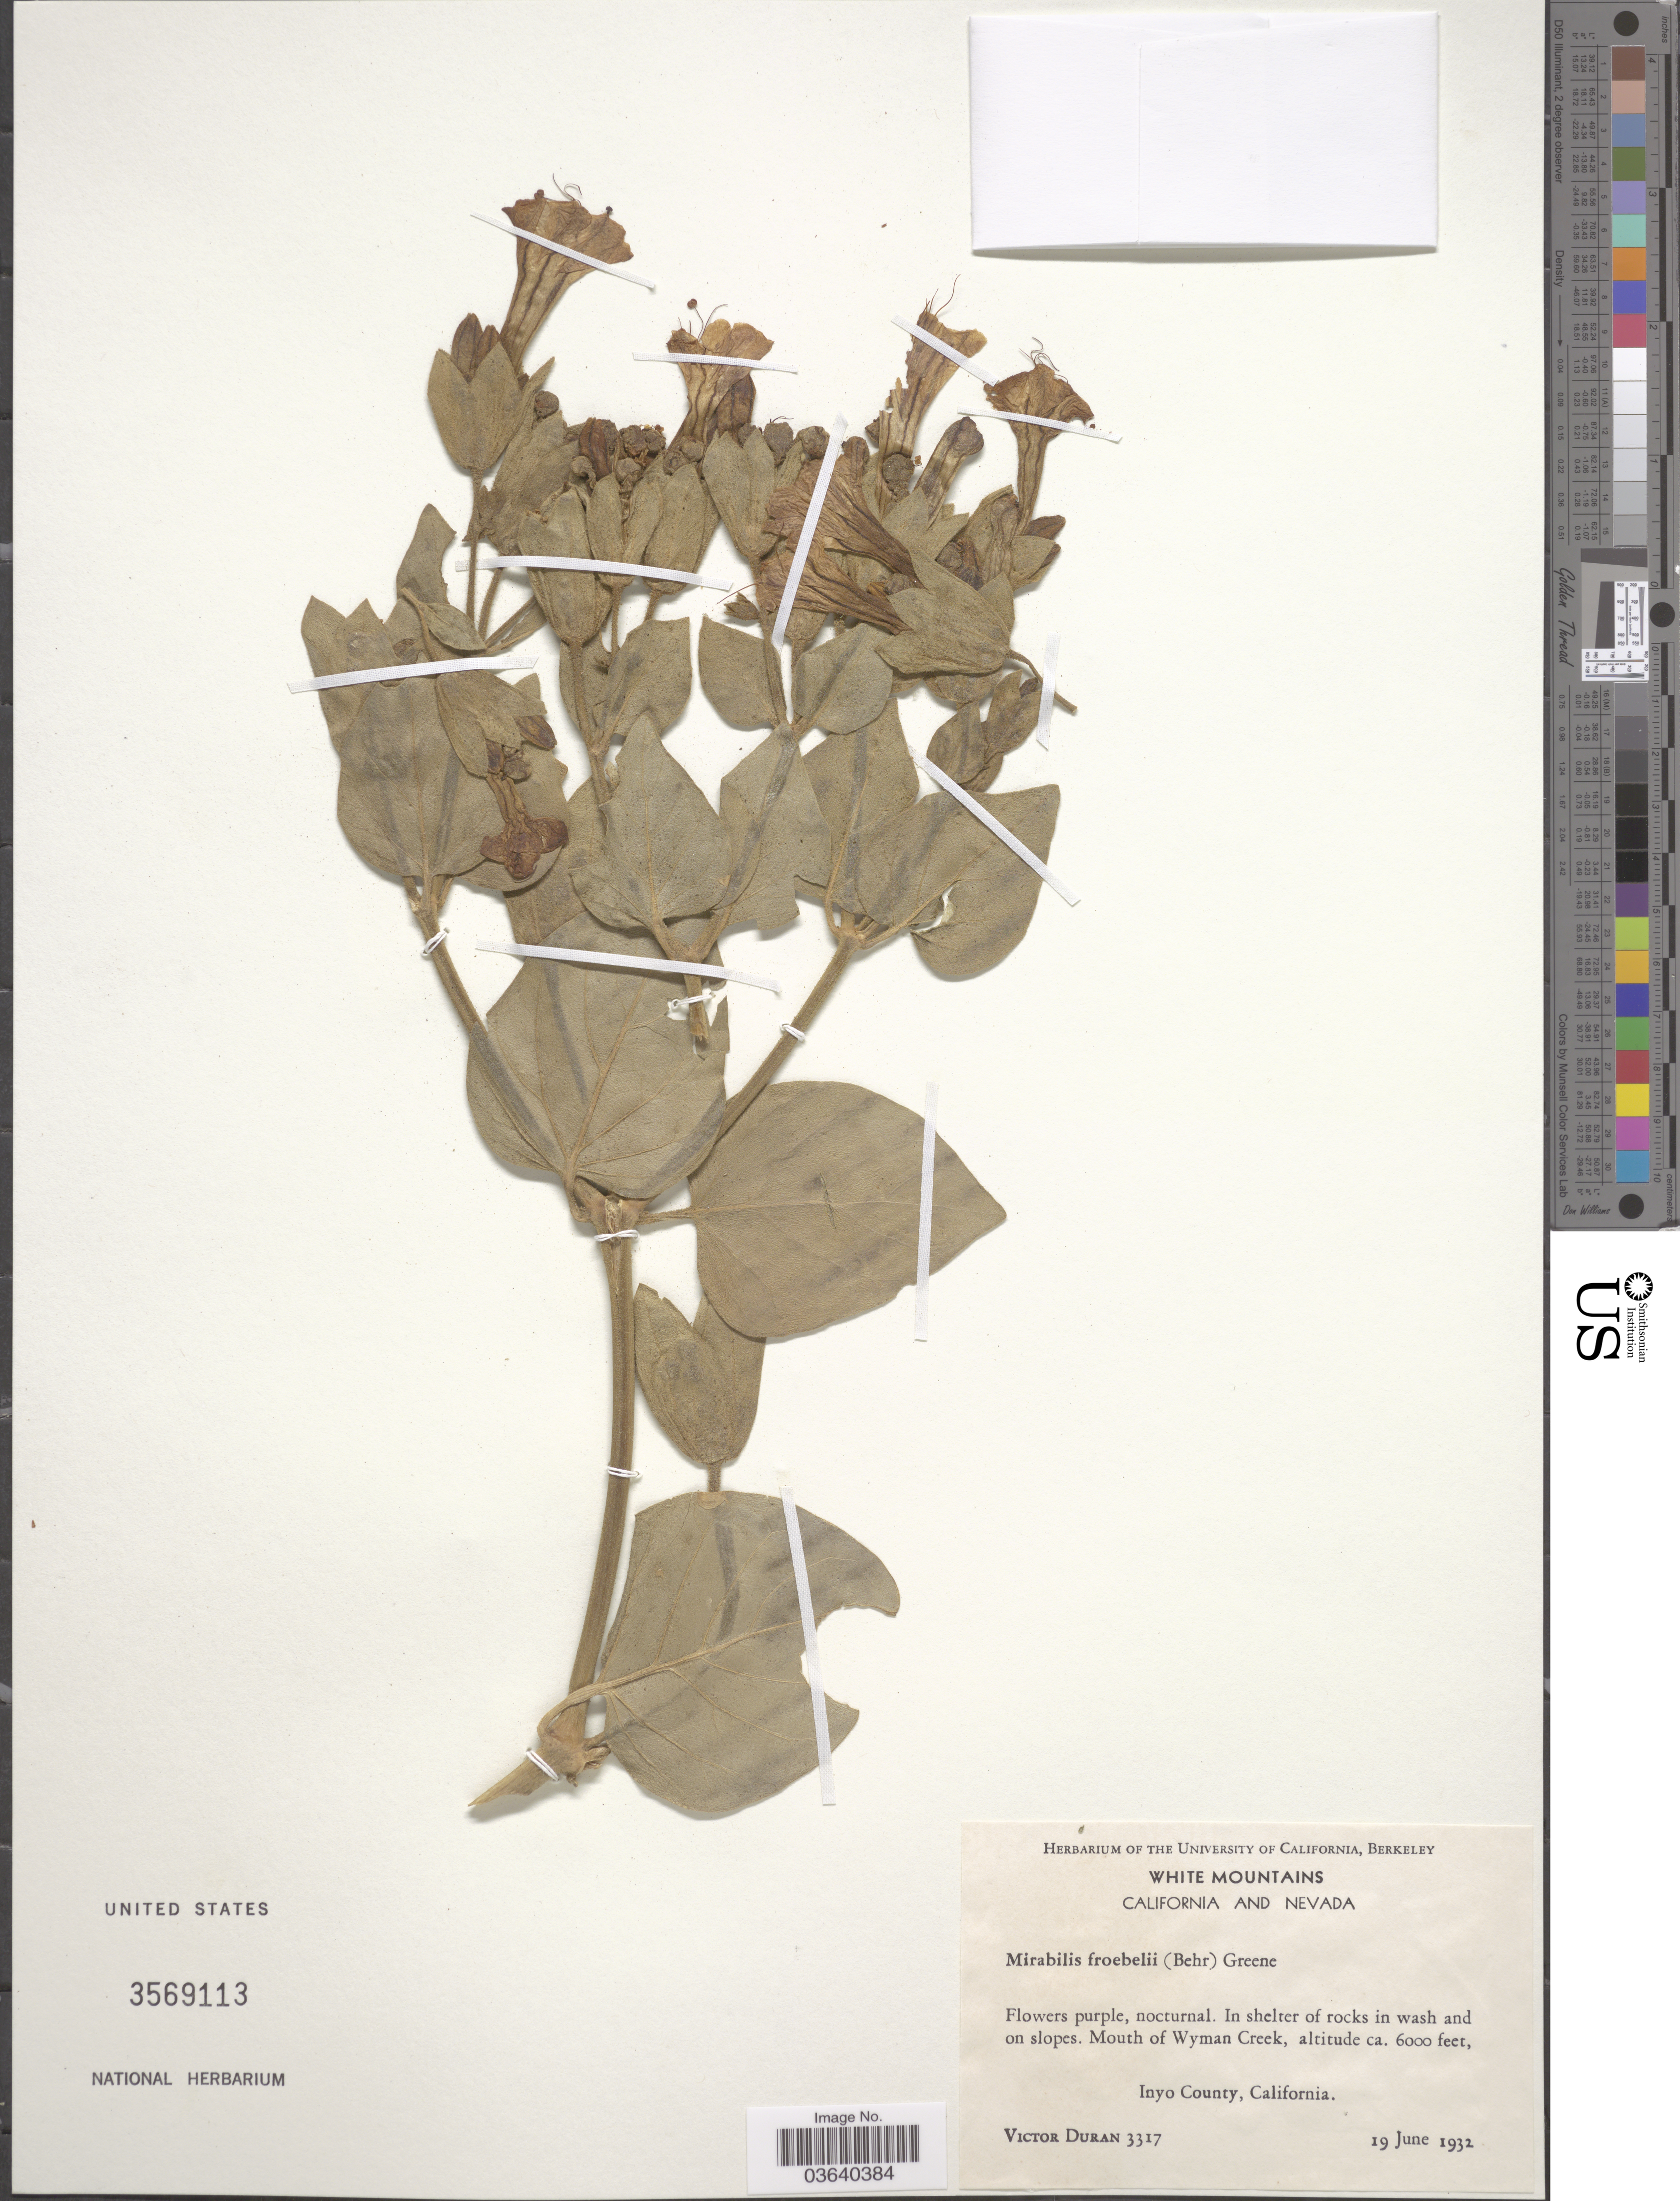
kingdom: Plantae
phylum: Tracheophyta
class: Magnoliopsida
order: Caryophyllales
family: Nyctaginaceae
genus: Mirabilis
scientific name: Mirabilis froebelii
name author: (Behr) Greene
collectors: V. Duran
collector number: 3317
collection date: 1932-06-19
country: United States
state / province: California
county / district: Inyo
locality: White Mountains. Mouth of Wyman Creek. Inyo County.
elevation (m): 1829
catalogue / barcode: US 3569113